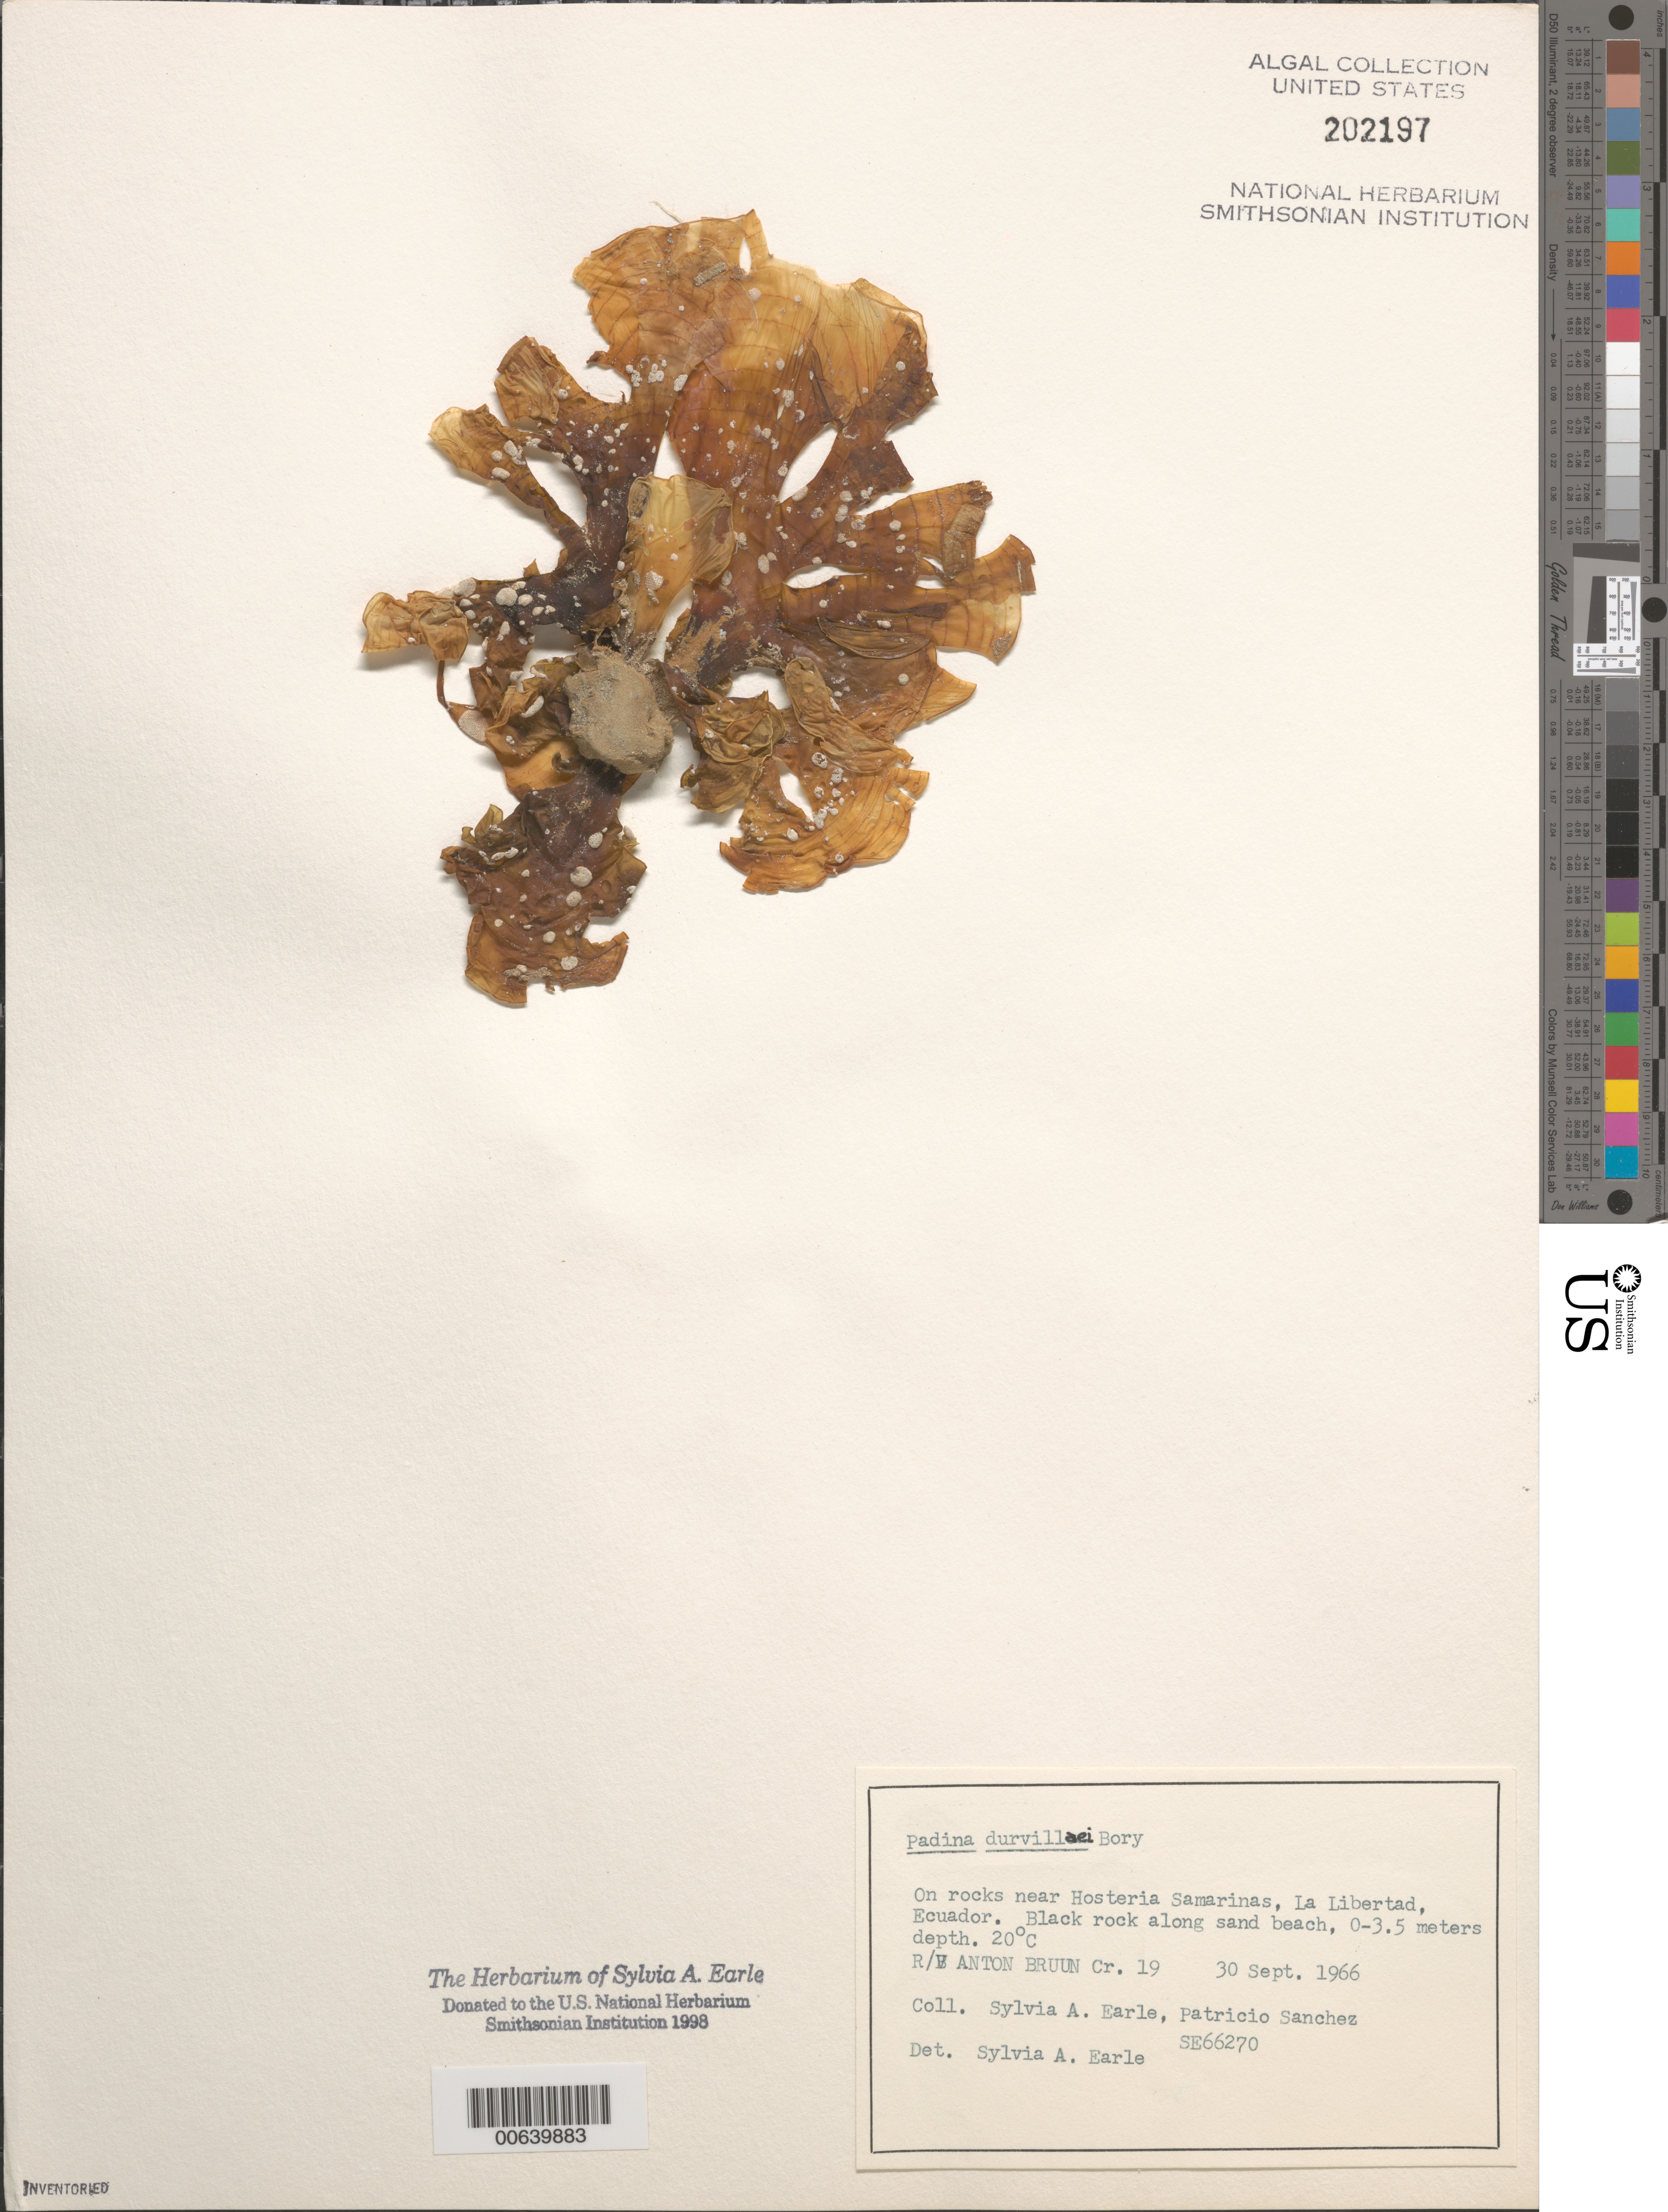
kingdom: Chromista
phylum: Ochrophyta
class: Phaeophyceae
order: Dictyotales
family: Dictyotaceae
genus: Padina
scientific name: Padina durvillaei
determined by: Earle, S. A.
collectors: S. A. Earle & P. Sanchez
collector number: SE 66270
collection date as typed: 30 Sep 1966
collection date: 1966-09-30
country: Ecuador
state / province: Guayas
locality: La Libertad near Hosteria Samarinas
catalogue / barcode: US 202197